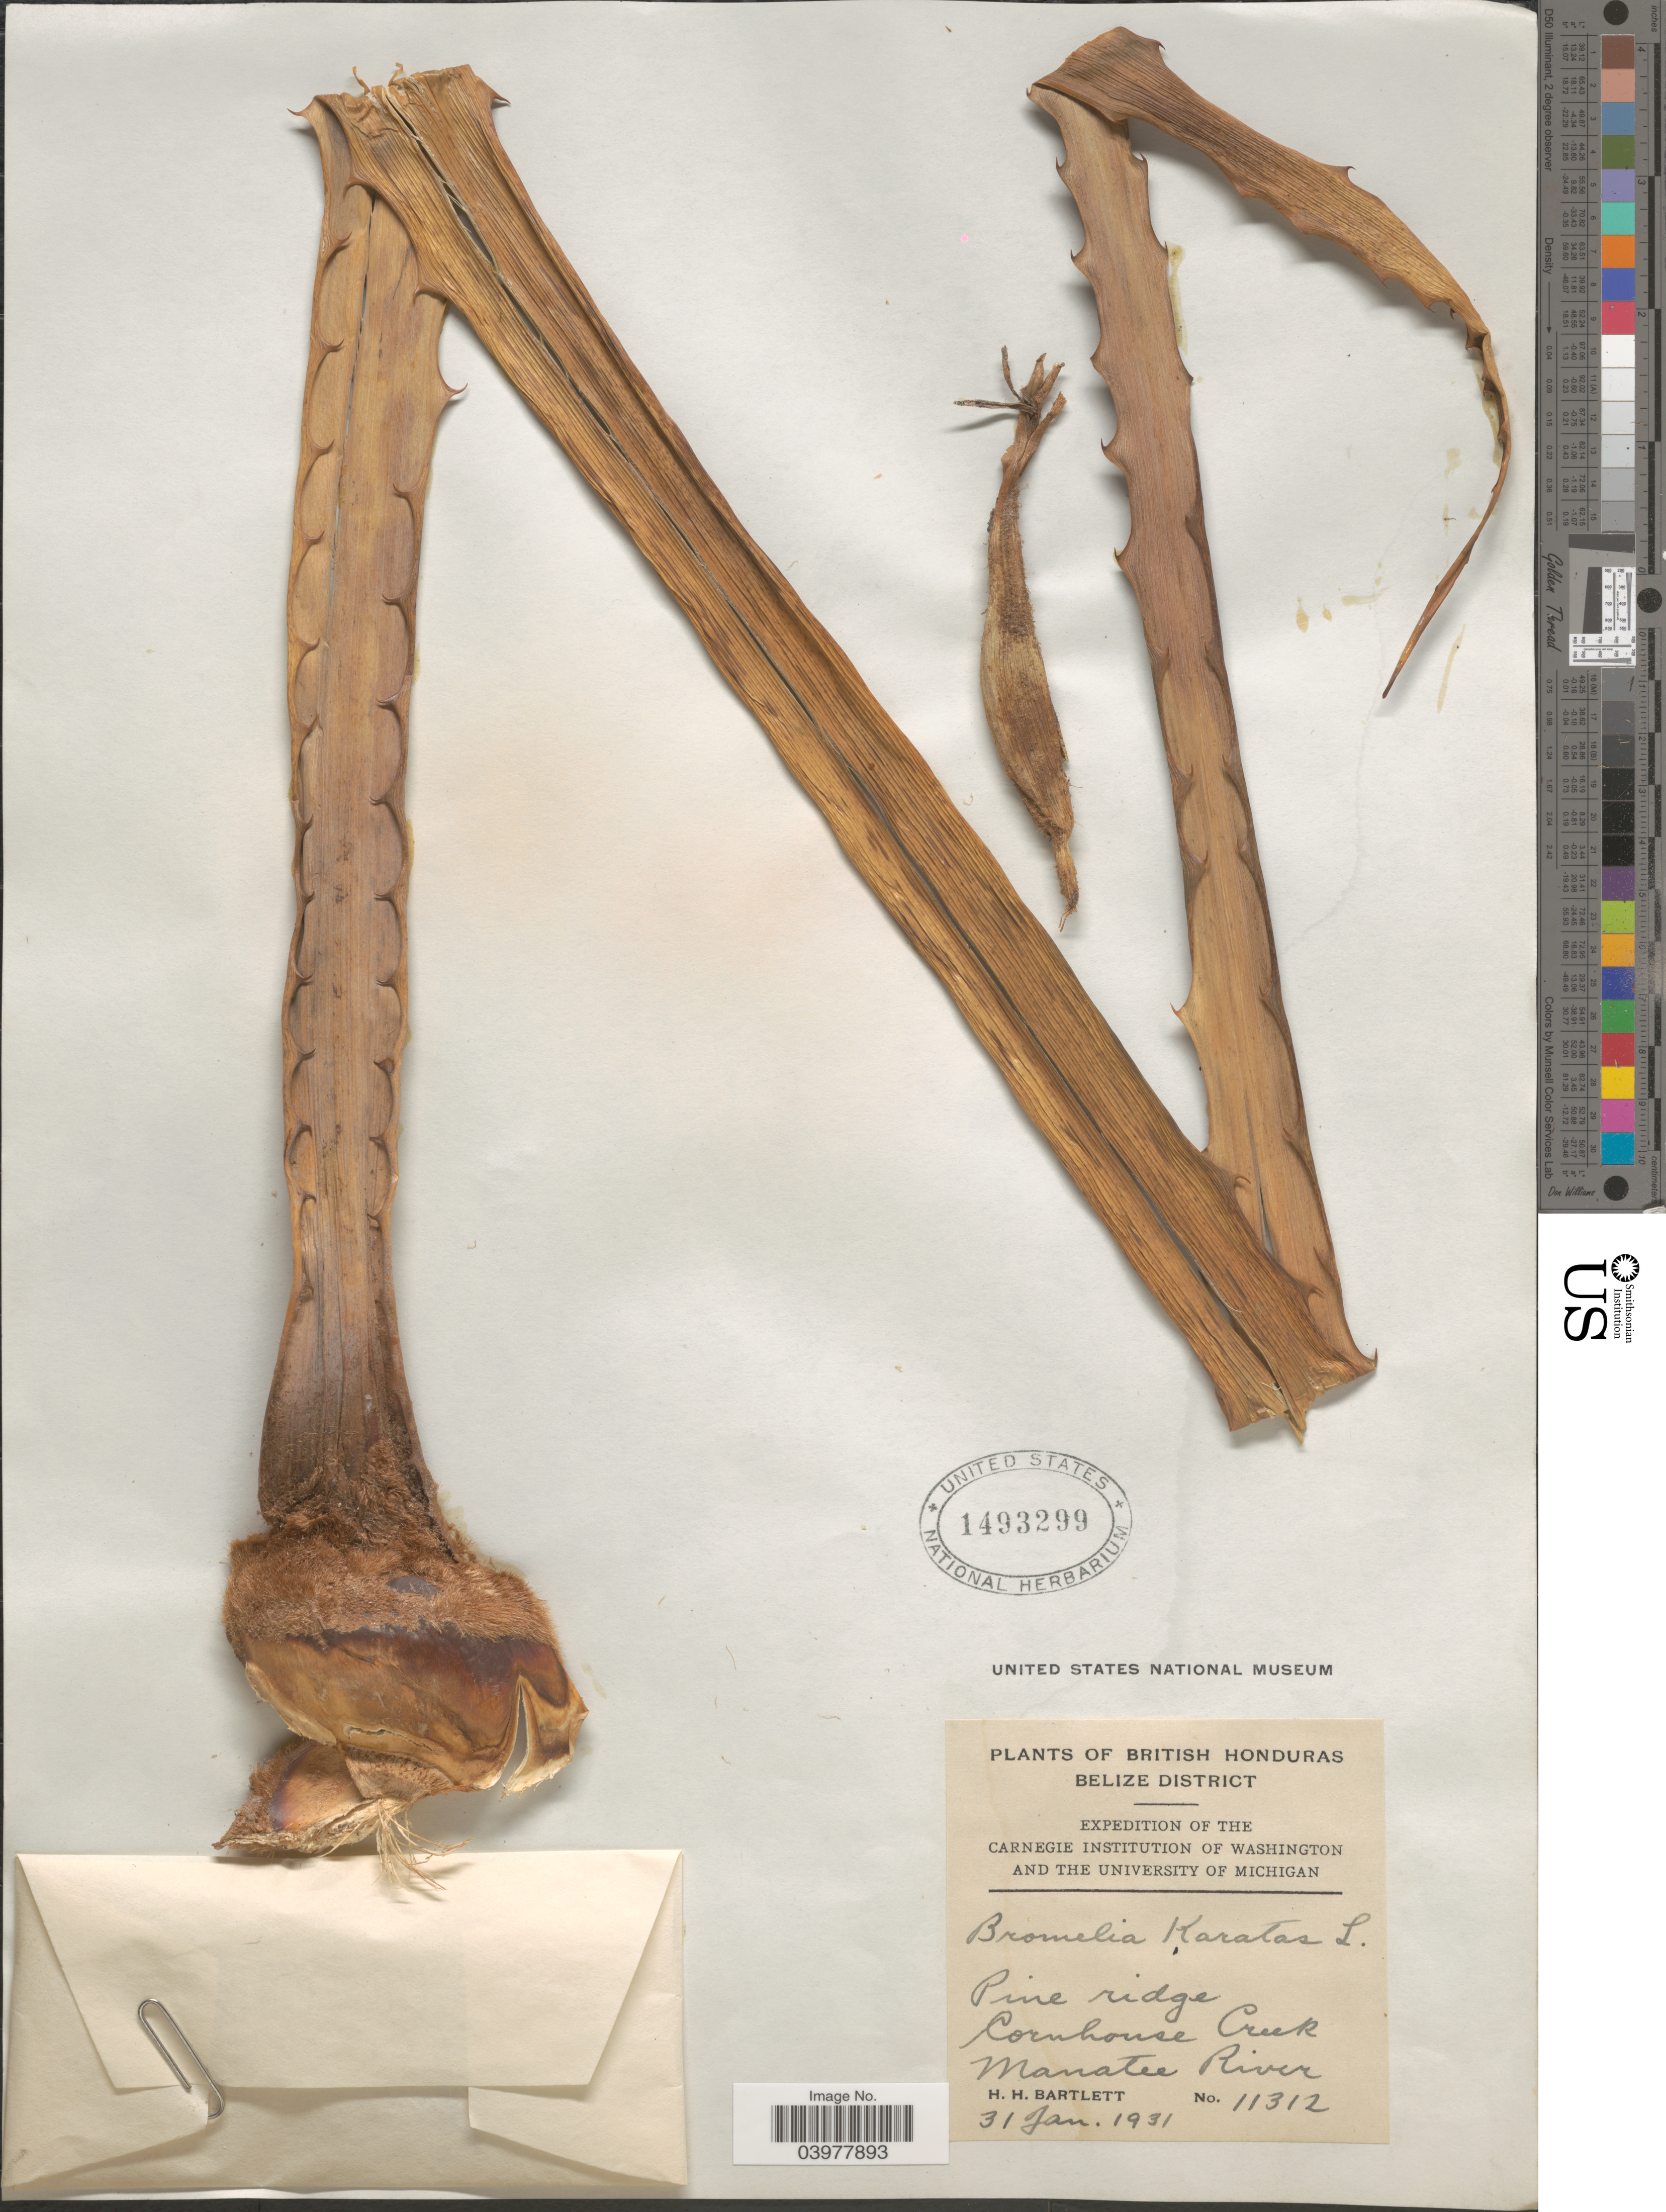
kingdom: Plantae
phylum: Tracheophyta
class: Liliopsida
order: Poales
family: Bromeliaceae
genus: Bromelia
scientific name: Bromelia karatas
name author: L.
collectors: H. H. Bartlett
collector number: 11312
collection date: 1931-01-31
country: Belize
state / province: Belize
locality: British Honduras. Belize District. Pine ridge Cornhouse Creek Manatee River.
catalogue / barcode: US 1493299